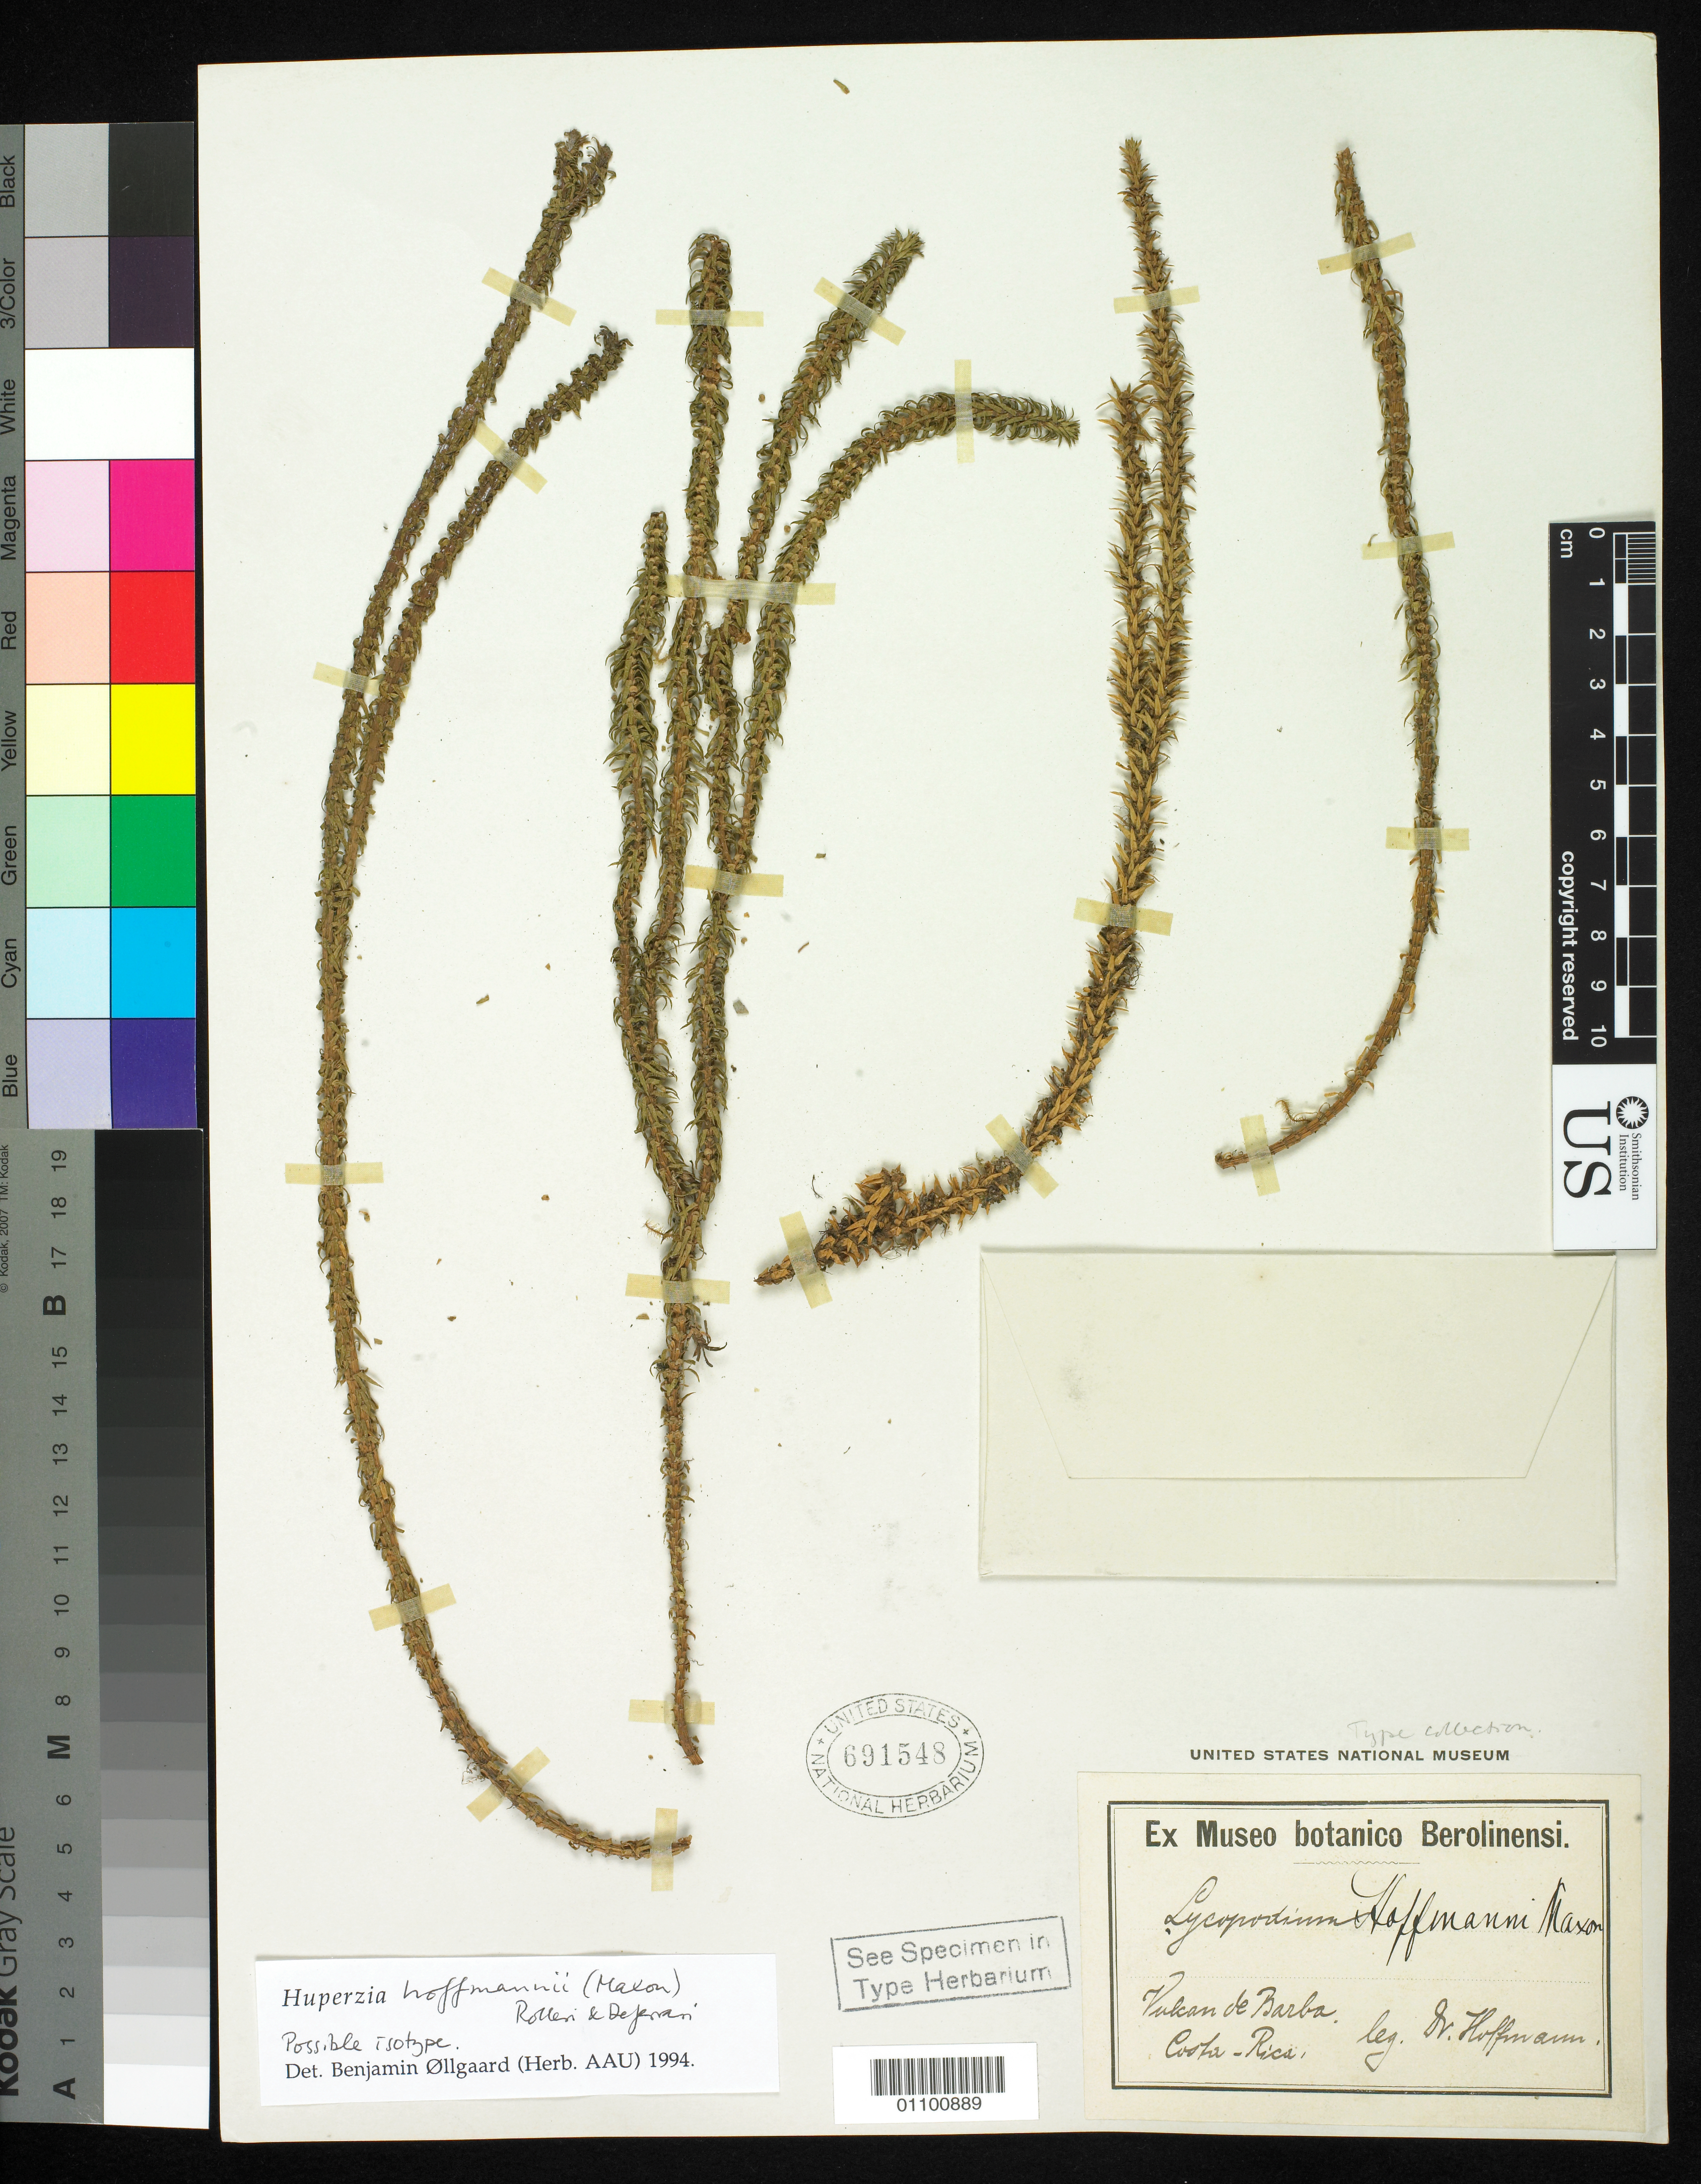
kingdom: Plantae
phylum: Tracheophyta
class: Lycopodiopsida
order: Lycopodiales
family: Lycopodiaceae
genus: Lycopodium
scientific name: Lycopodium hoffmannii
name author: Maxon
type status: Possible Isotype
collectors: C. Hoffmann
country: Costa Rica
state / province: Heredia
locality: Vulcan de Barba.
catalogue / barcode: US 691548